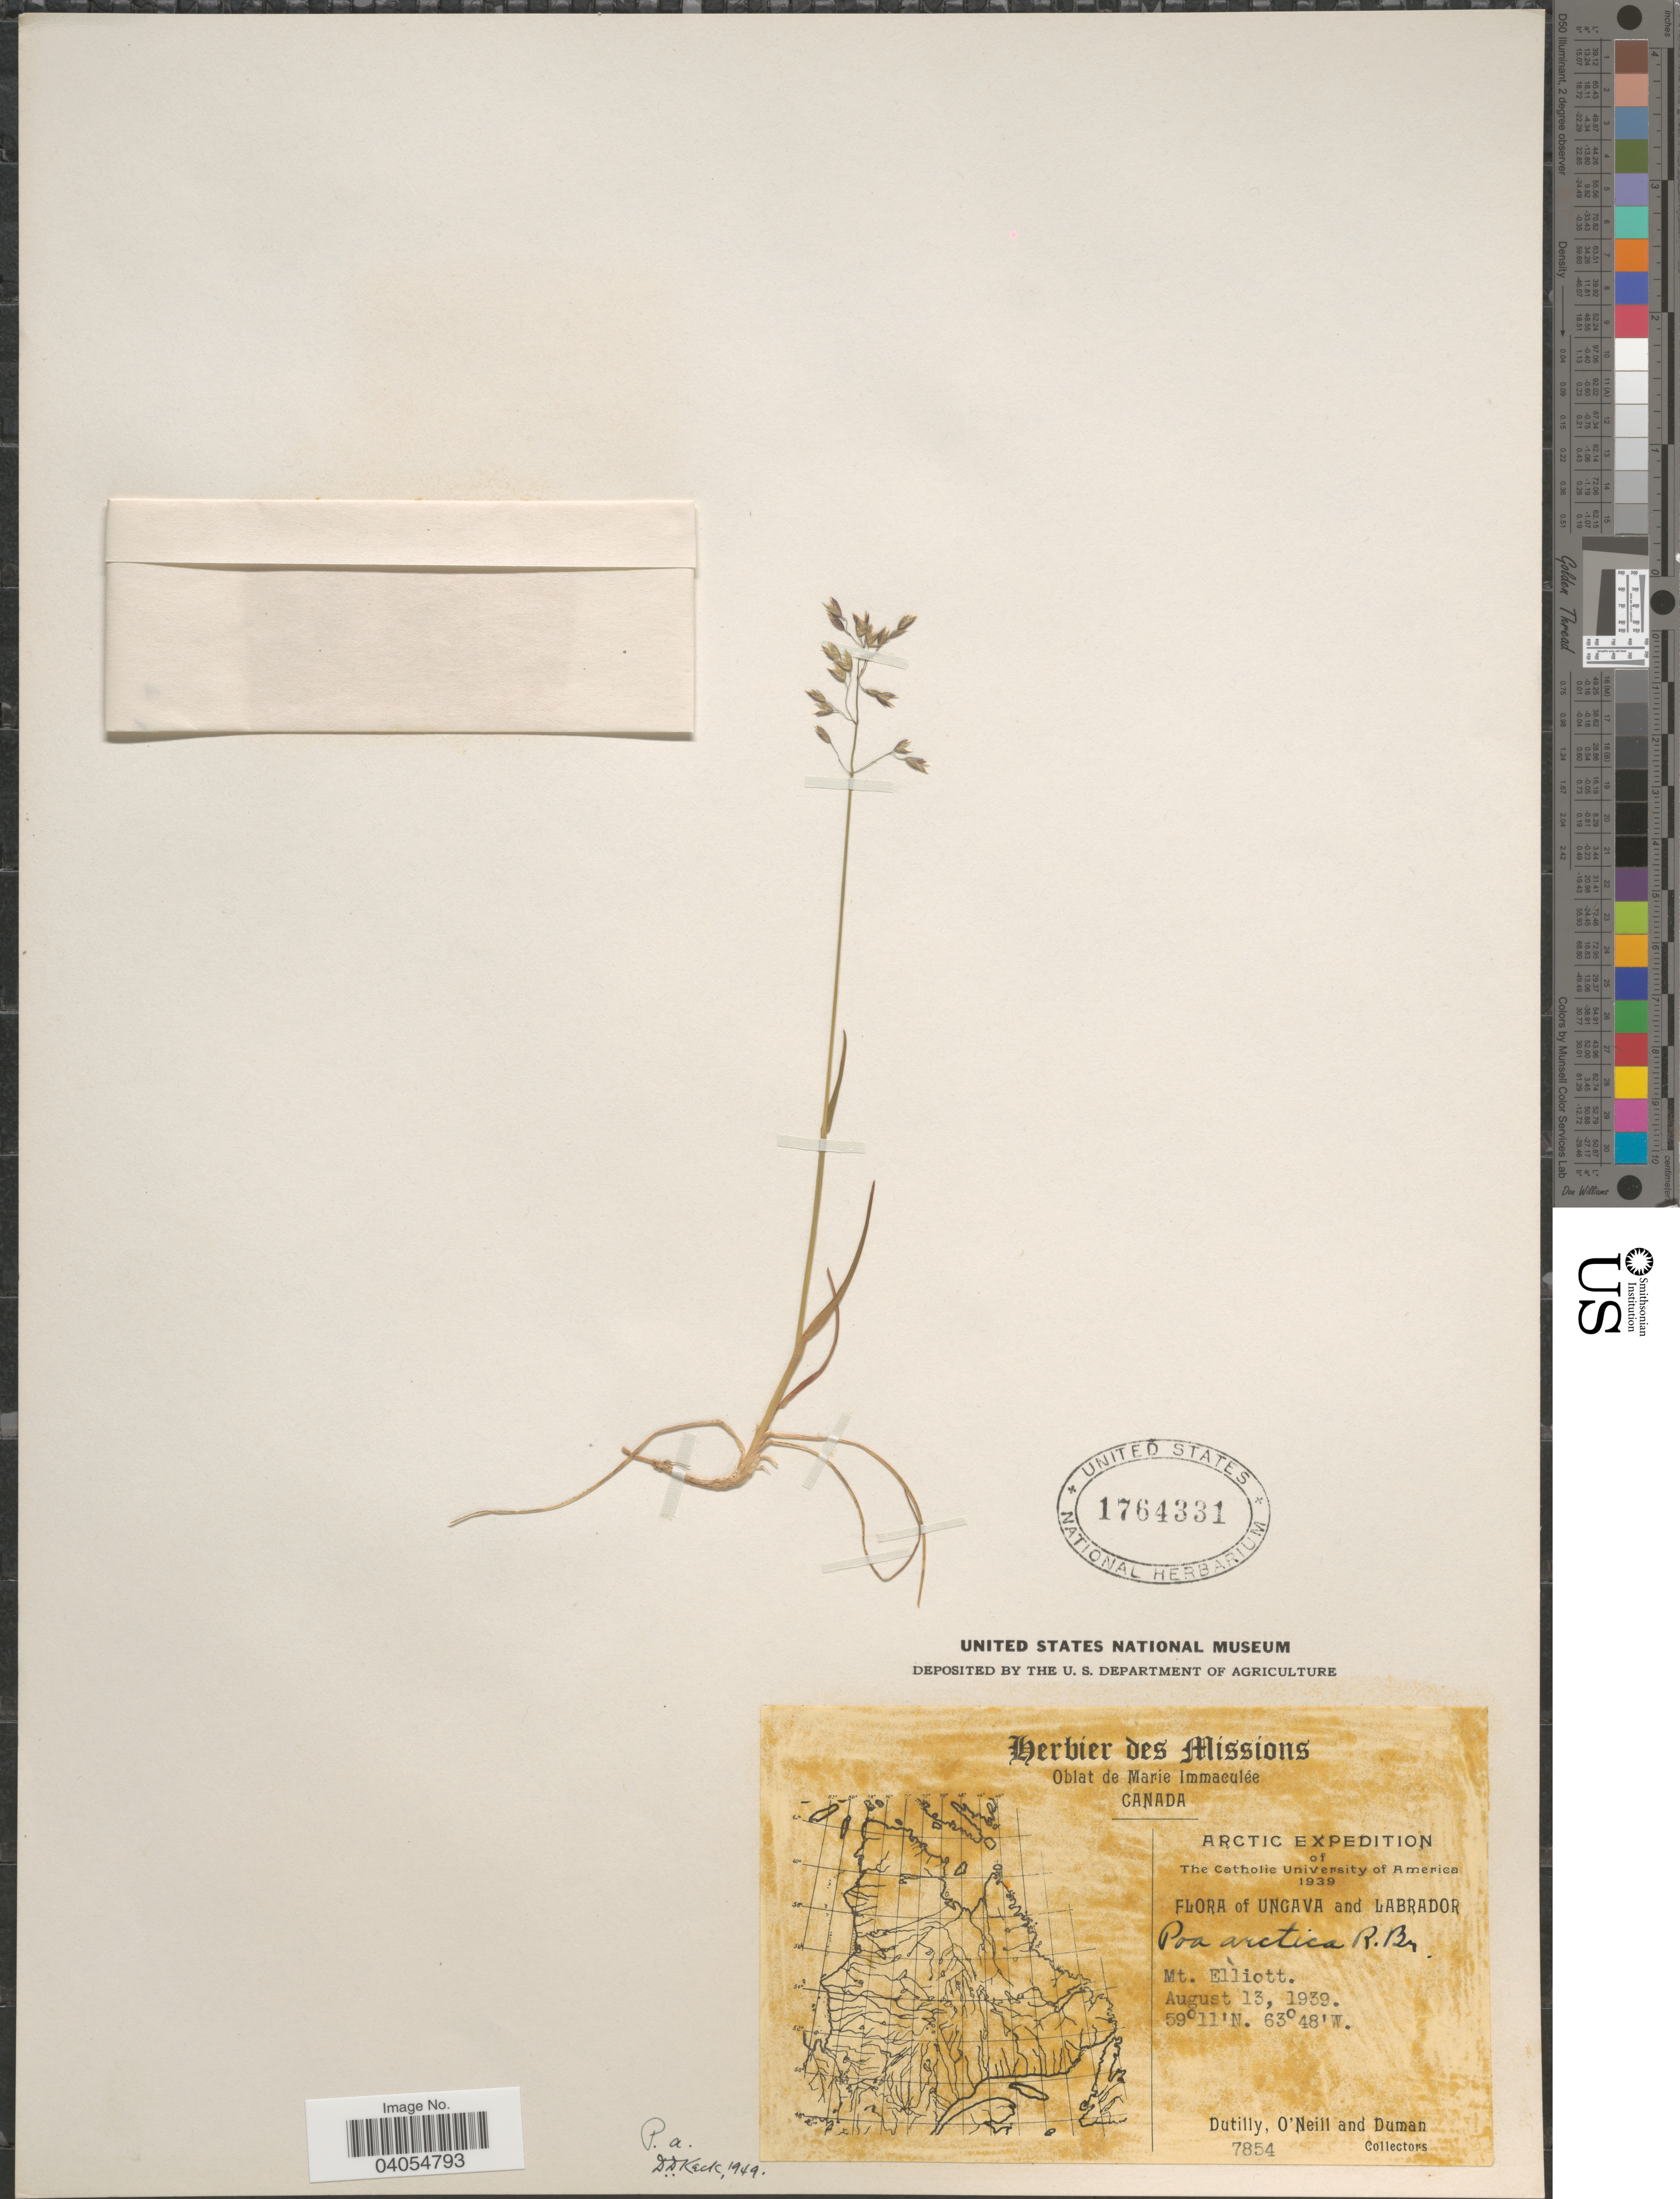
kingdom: Plantae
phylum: Tracheophyta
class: Liliopsida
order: Poales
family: Poaceae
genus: Poa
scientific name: Poa arctica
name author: R. Br.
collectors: -. Dutilly, -. O'Neill & -. Duman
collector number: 7854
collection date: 1939-08-13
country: Canada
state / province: Newfoundland and Labrador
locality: Ungava and Labrador. Mt. Elliott.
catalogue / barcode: US 1764331